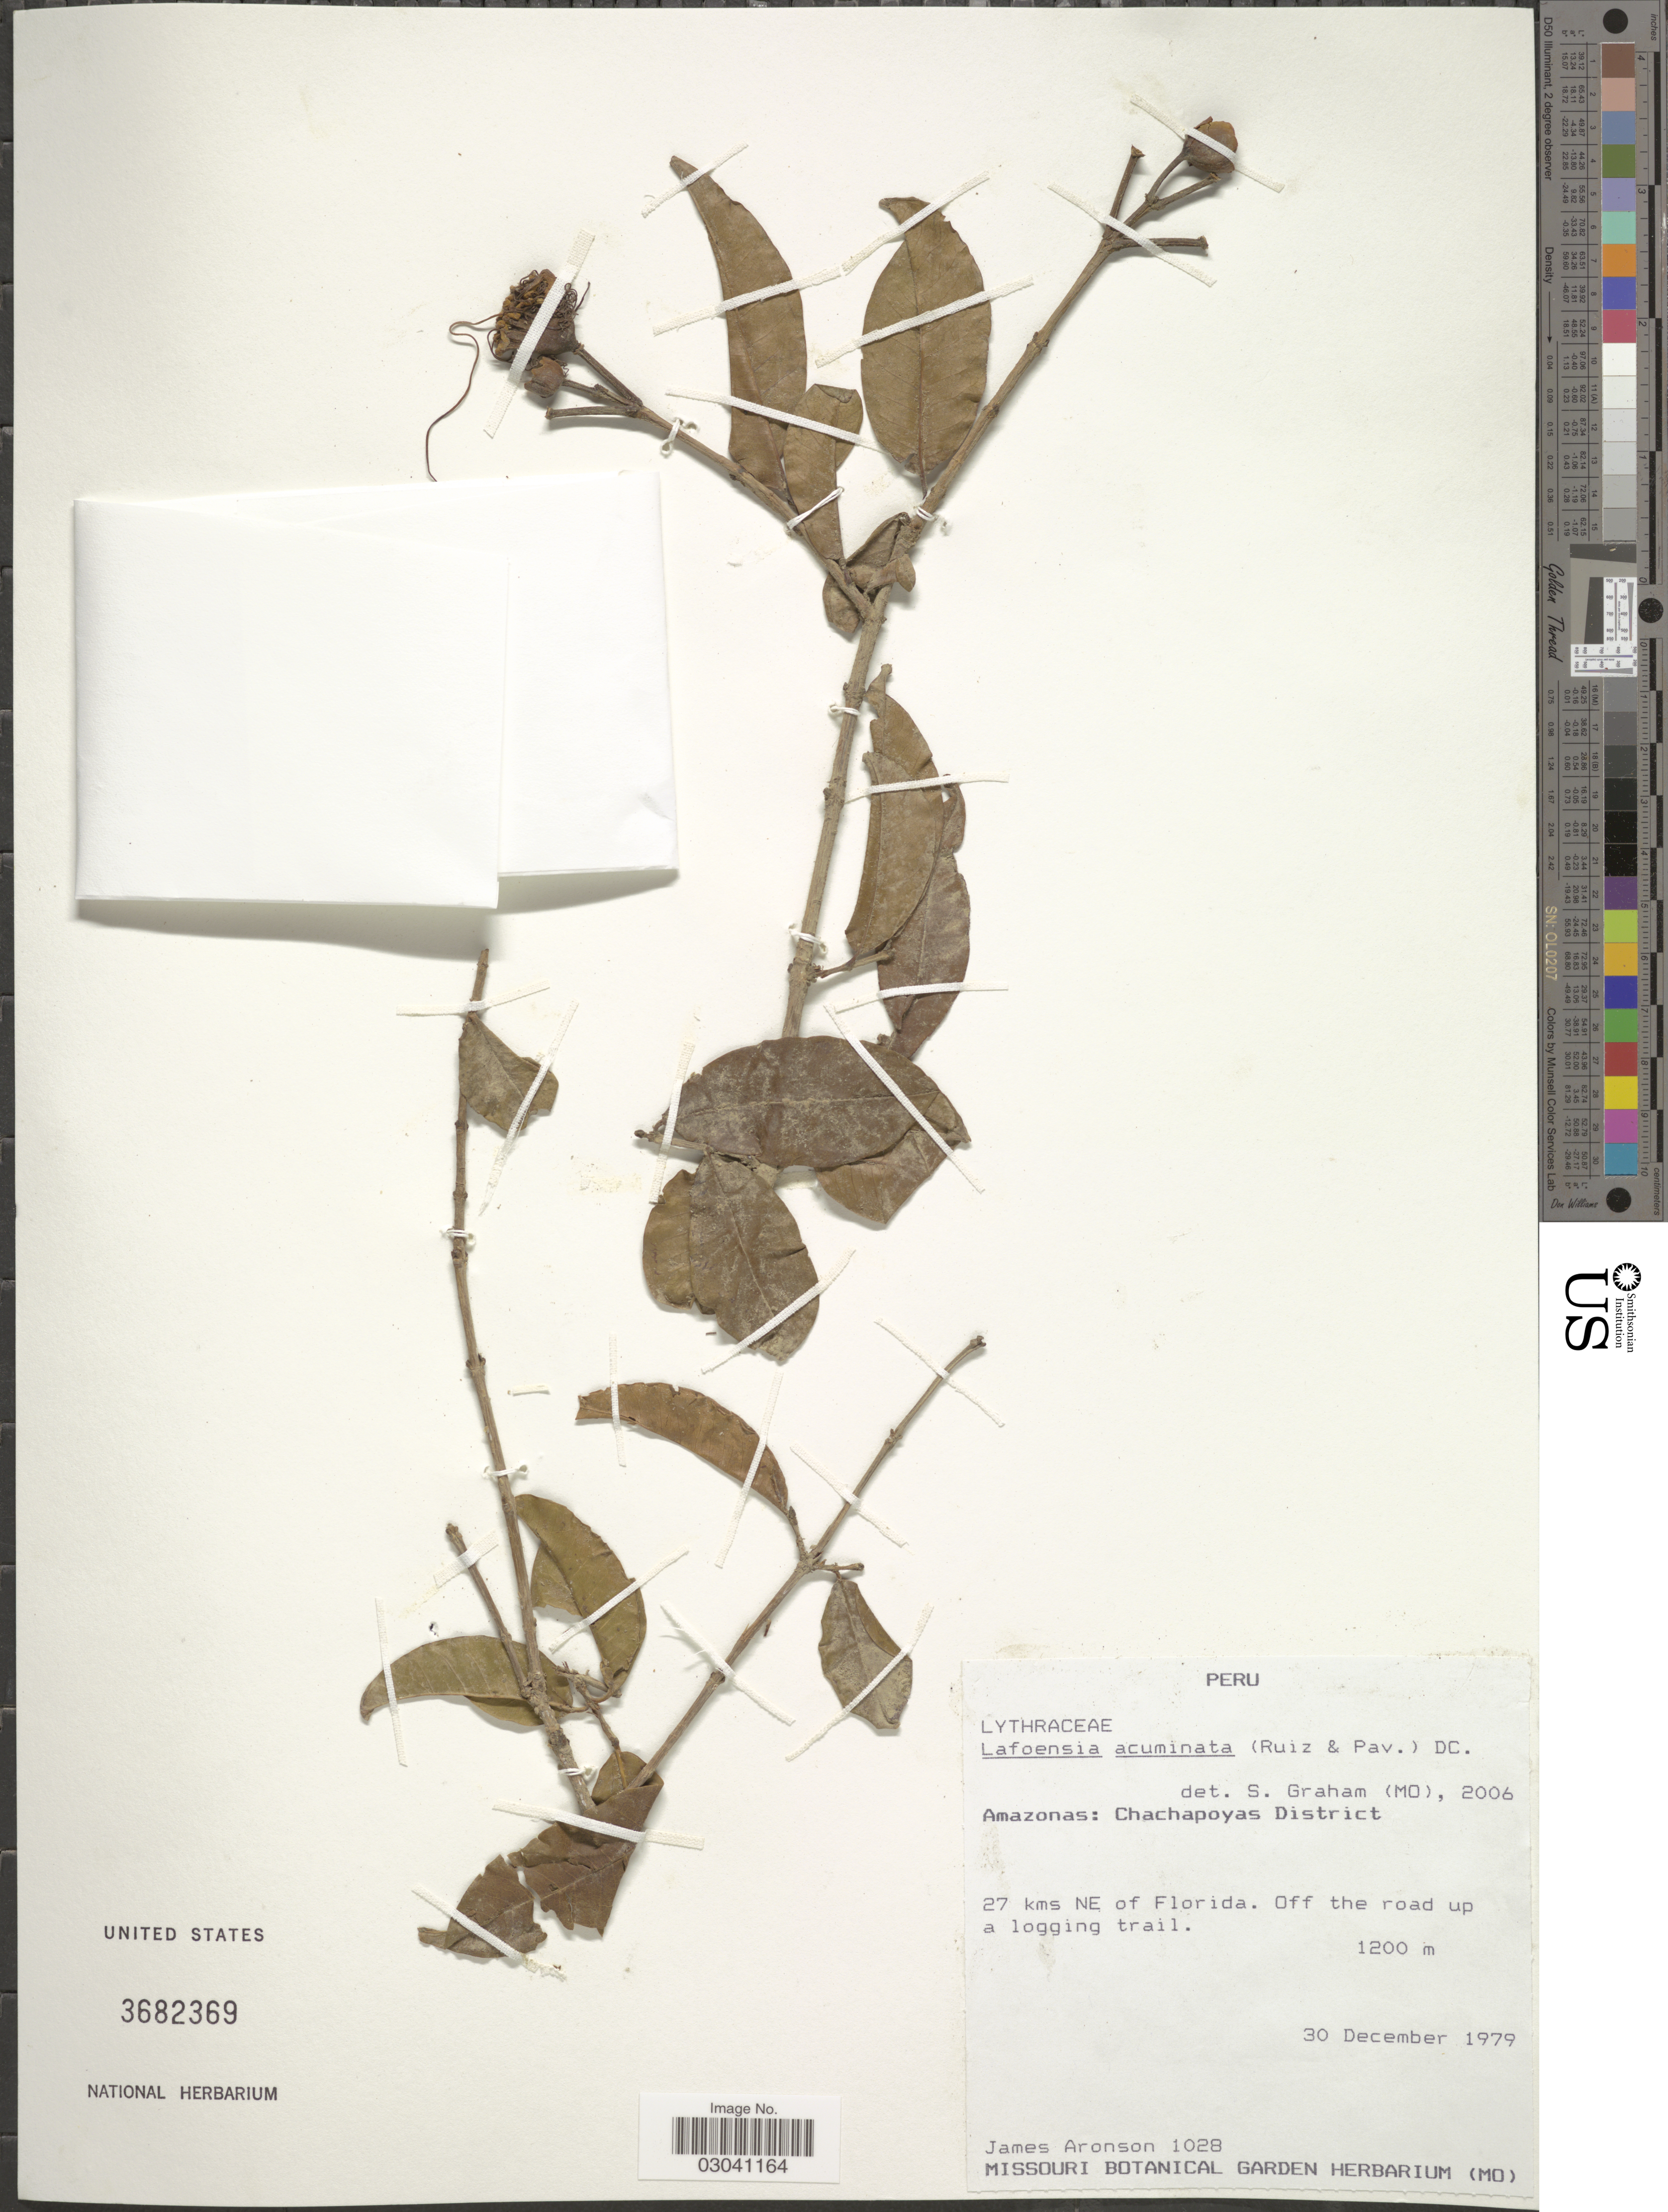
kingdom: Plantae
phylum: Tracheophyta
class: Magnoliopsida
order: Myrtales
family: Lythraceae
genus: Lafoensia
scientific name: Lafoensia acuminata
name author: (Ruiz & Pav.) DC.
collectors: J. Aronson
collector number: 1028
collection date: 1979-12-30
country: Peru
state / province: Amazonas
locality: Chachapoyas District, 27 kms NE of Florida.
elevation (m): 1200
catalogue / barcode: US 3682369